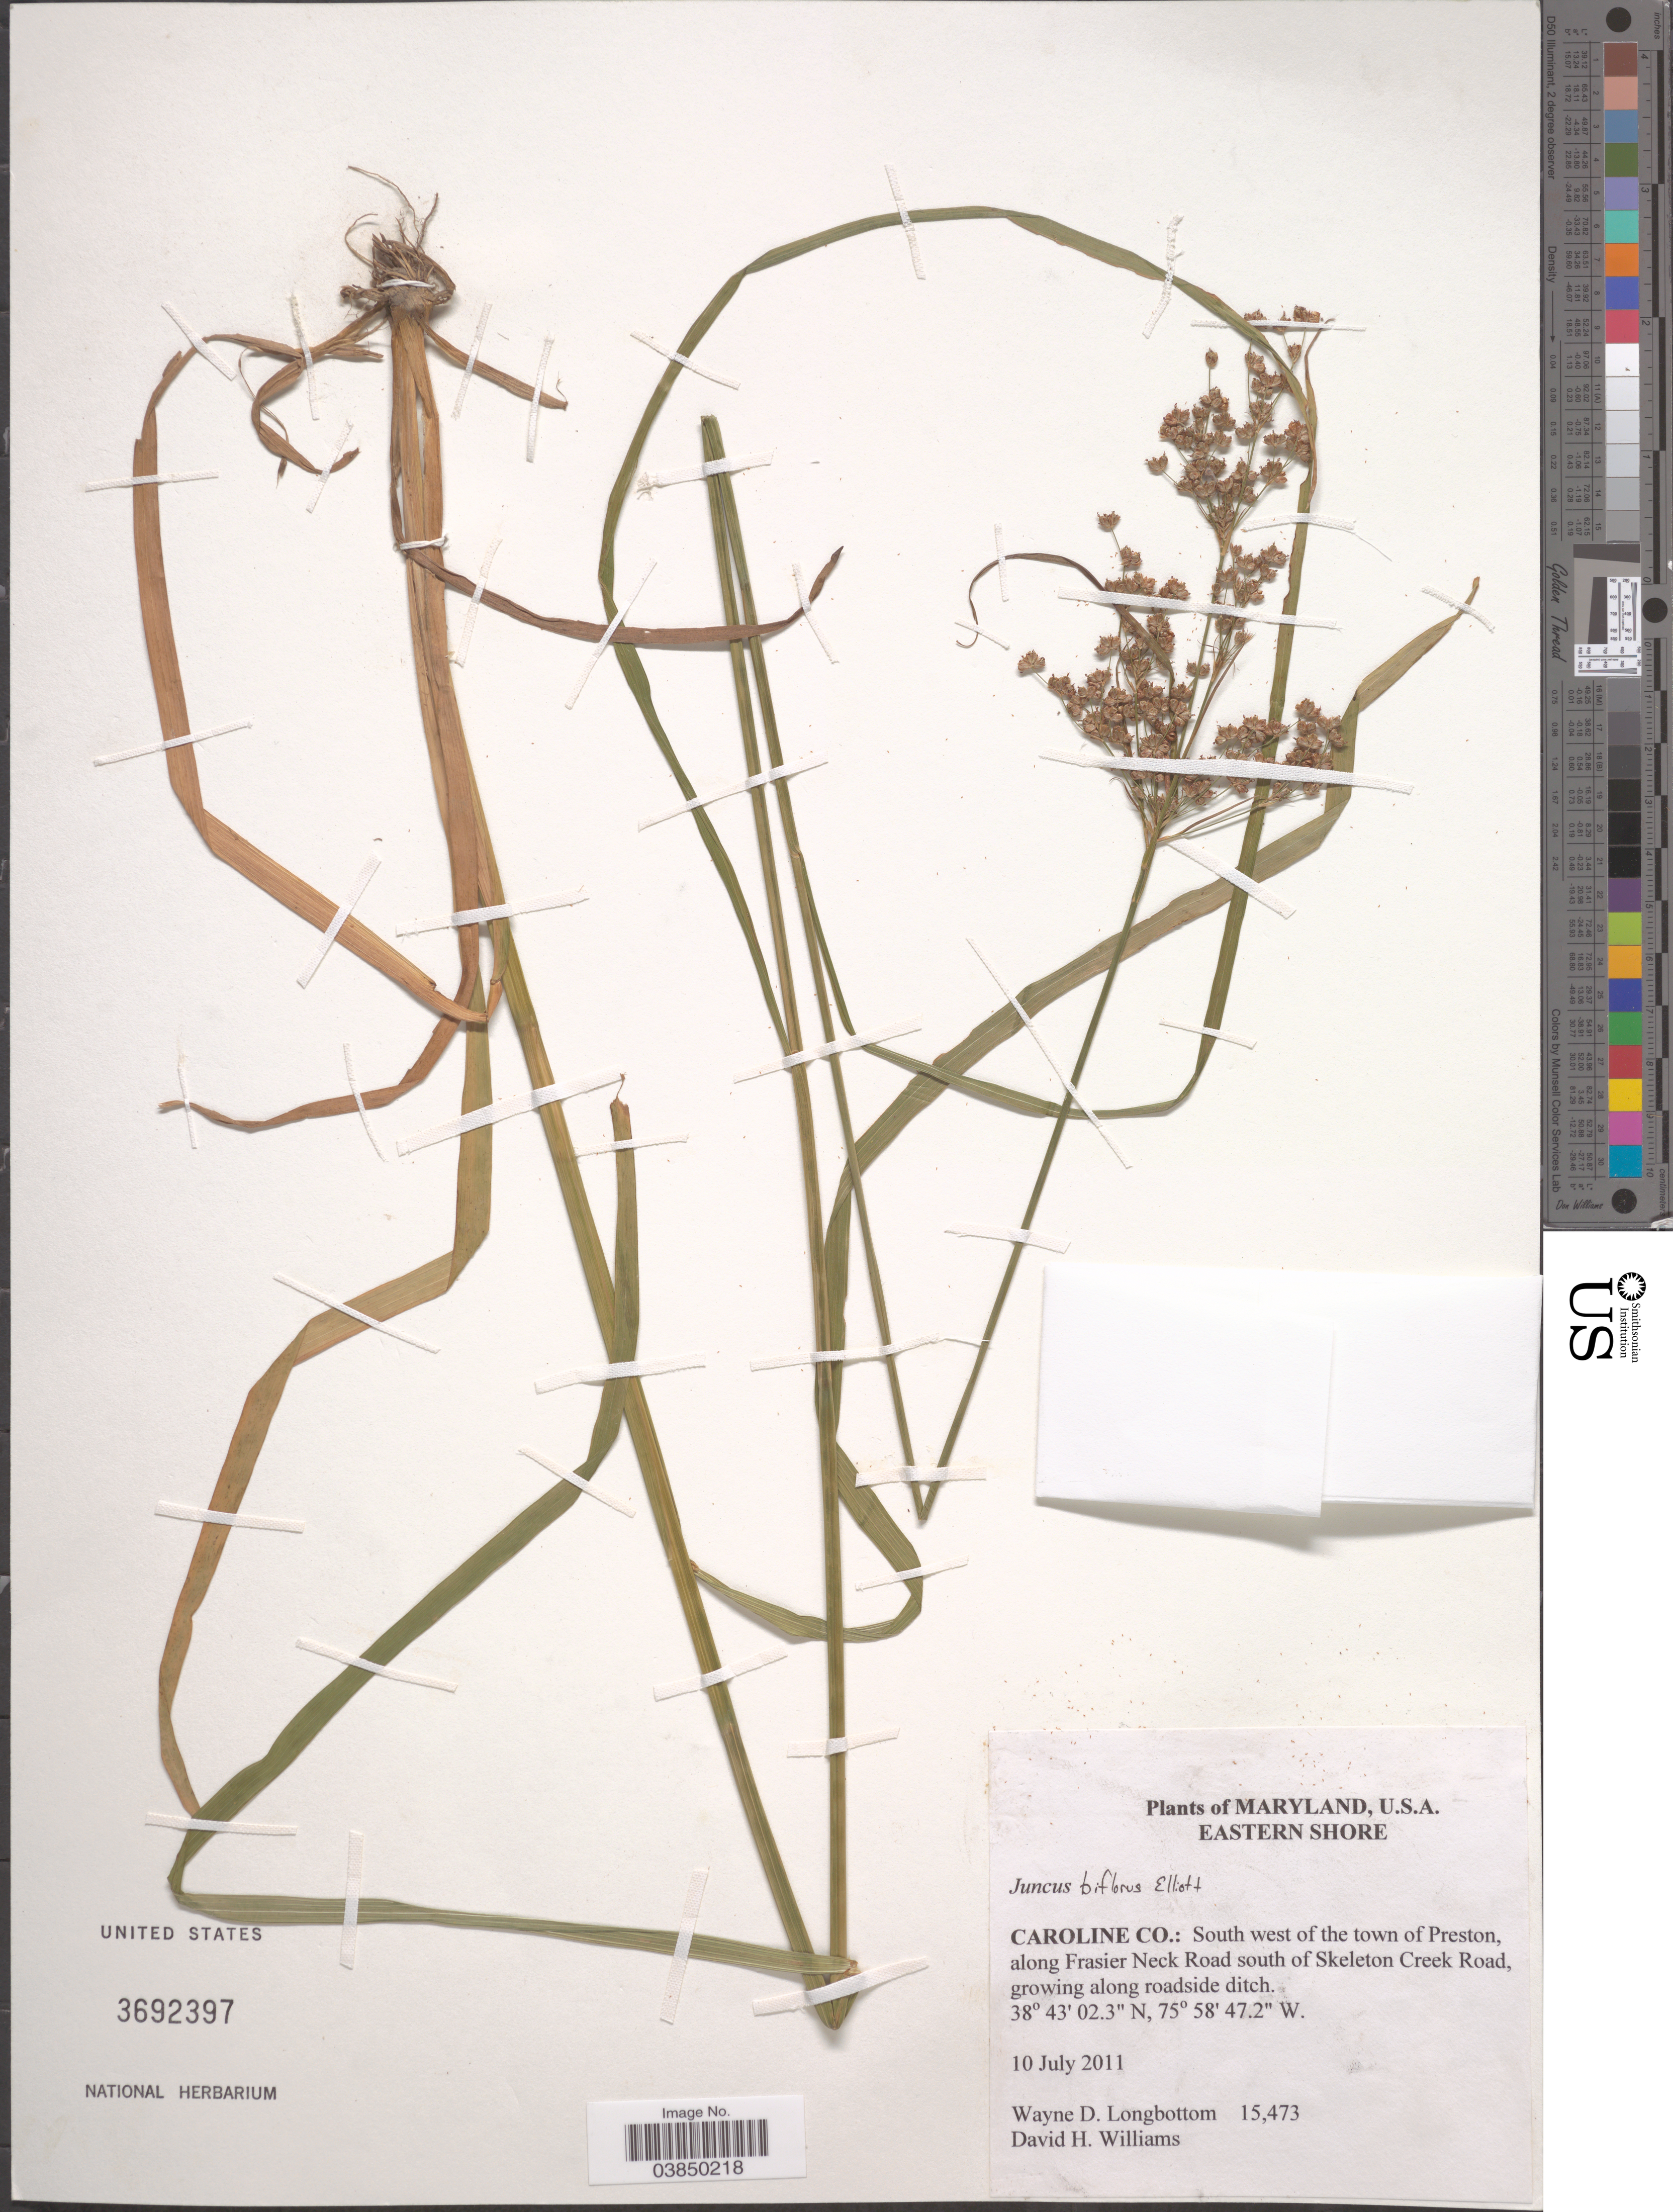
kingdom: Plantae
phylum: Tracheophyta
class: Liliopsida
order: Poales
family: Juncaceae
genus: Juncus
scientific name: Juncus biflorus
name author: Ell.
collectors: W. D. Longbottom & D. E. Williams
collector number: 15473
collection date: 2011-07-10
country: United States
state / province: Maryland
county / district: Caroline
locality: Eastern shore. Caroline Co.: South west of the town of Preston, along Frasier Neck Road south of Skeleton Creek Road.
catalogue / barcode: US 3692397